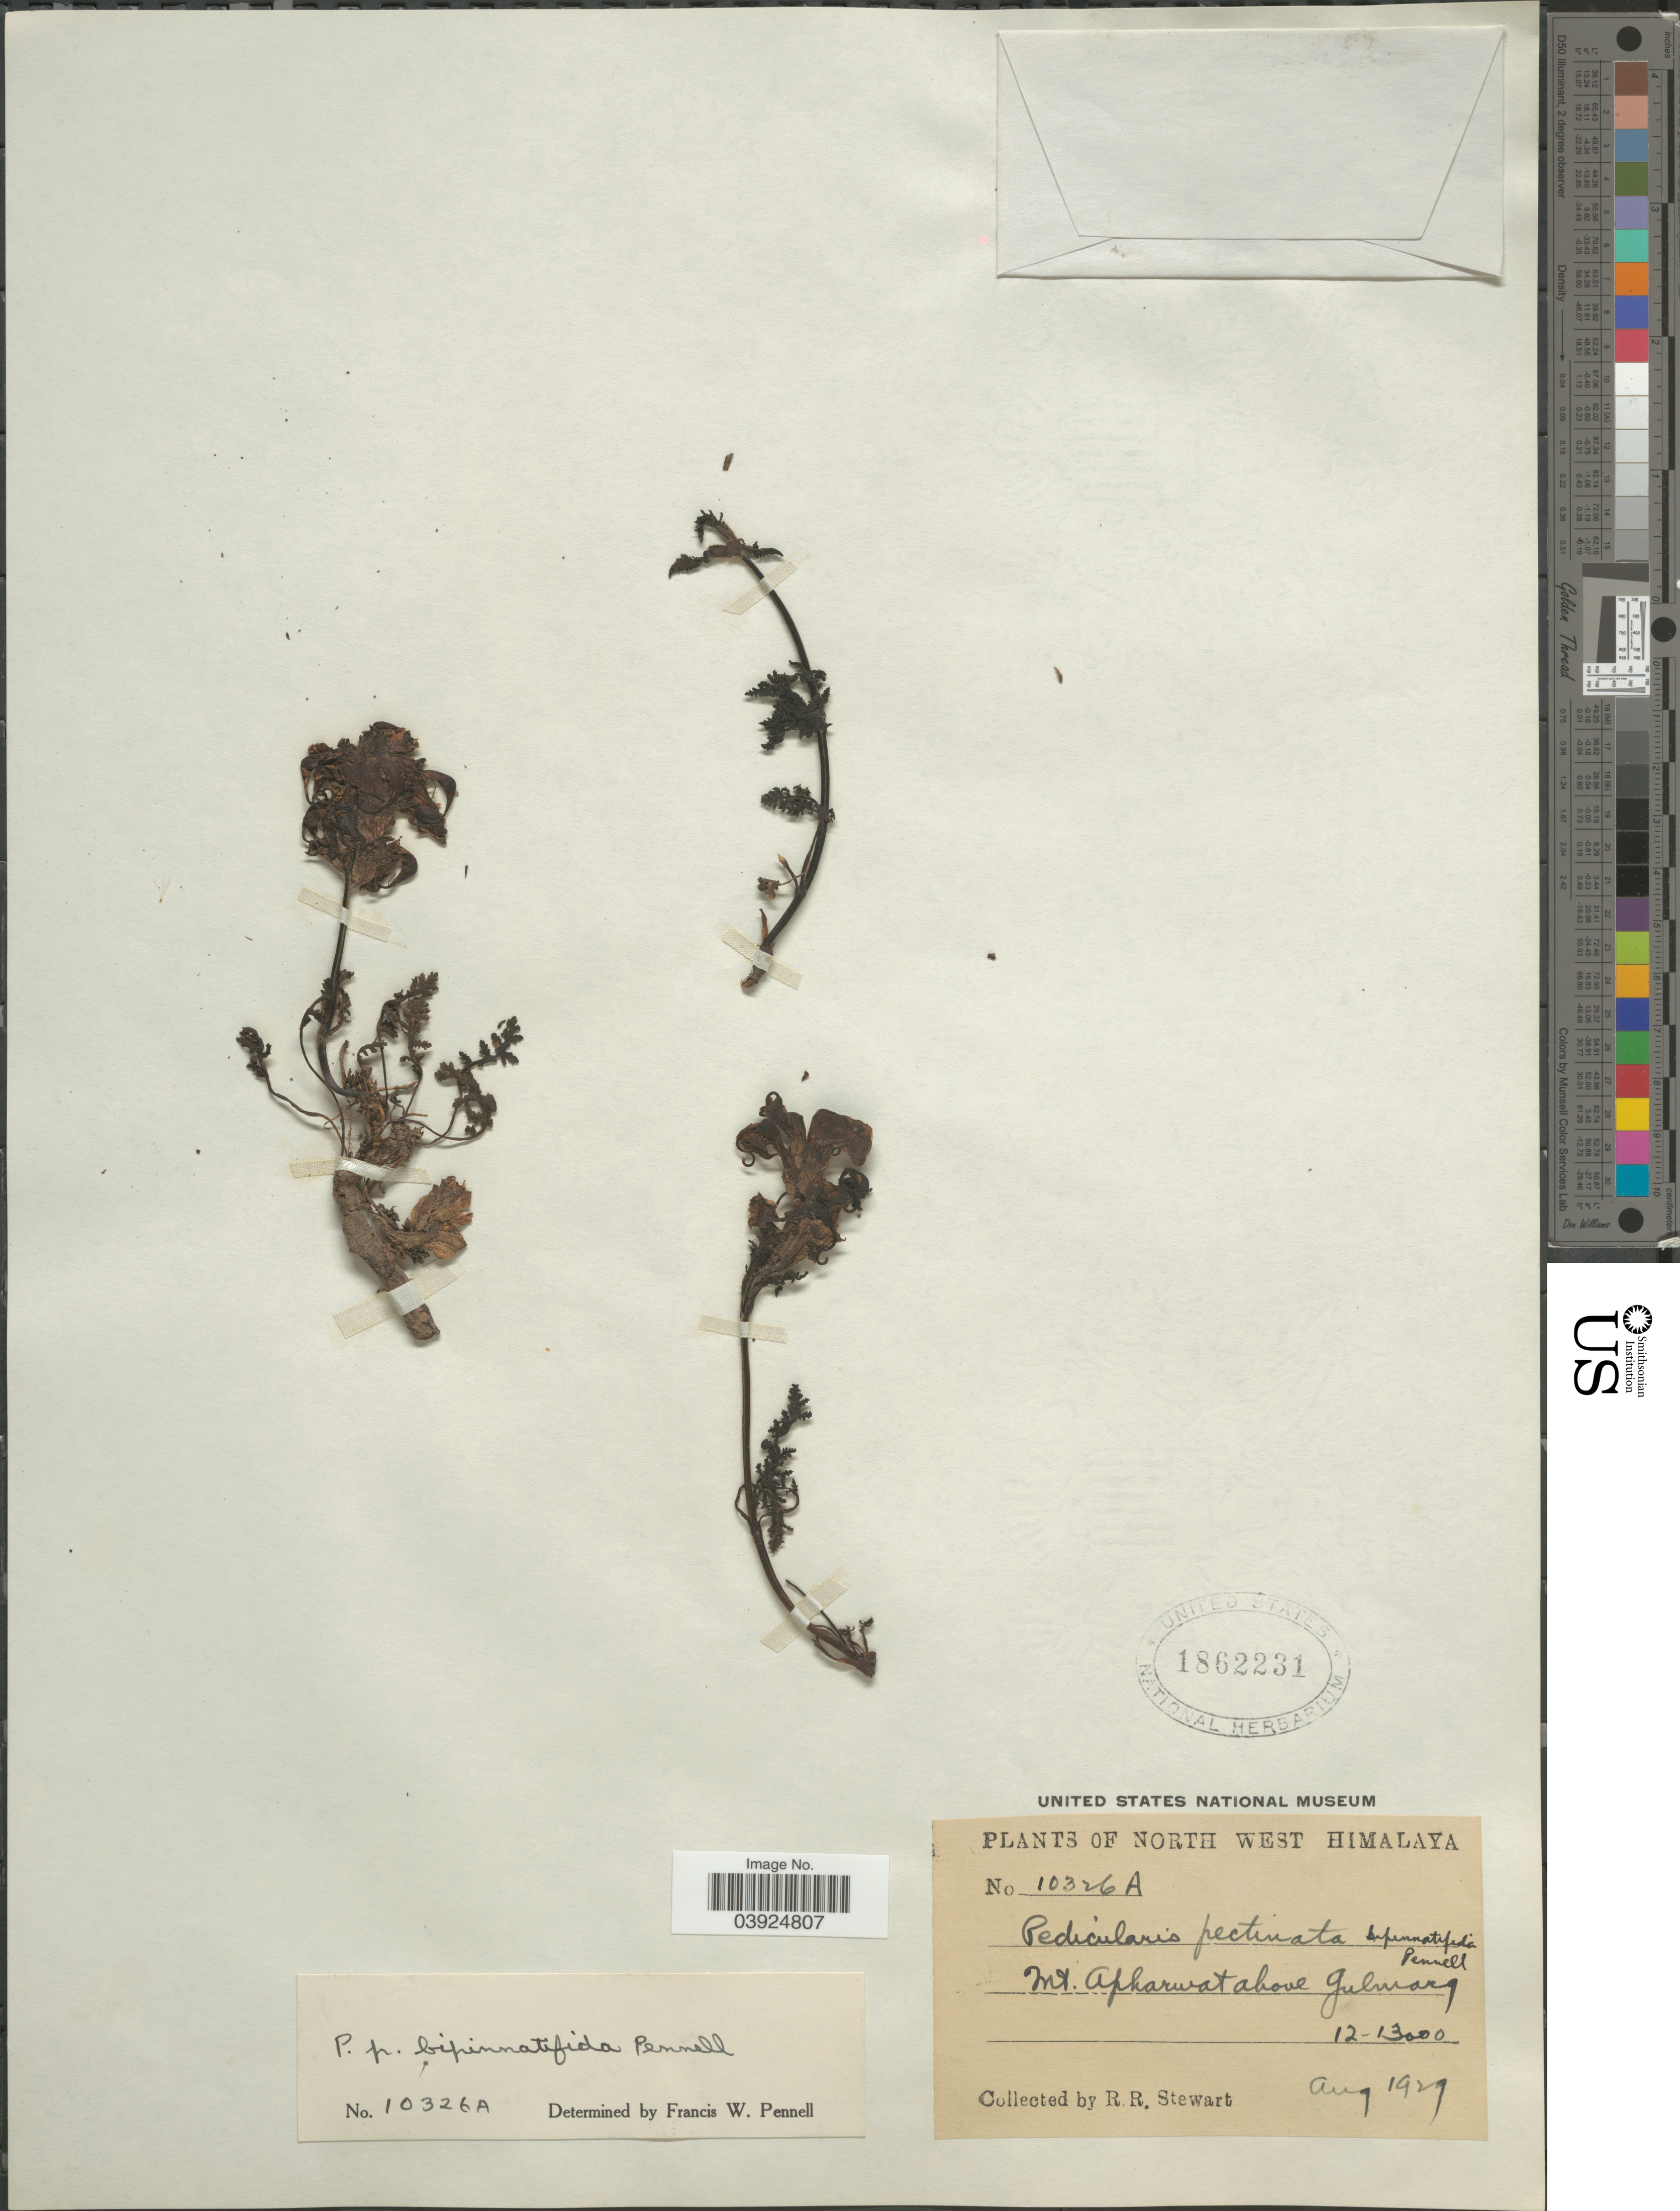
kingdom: Plantae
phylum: Tracheophyta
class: Magnoliopsida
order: Lamiales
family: Orobanchaceae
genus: Pedicularis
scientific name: Pedicularis pectinata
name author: Wall. ex Benth.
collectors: R. Stewart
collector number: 10326 A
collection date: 1929-08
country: India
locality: North West Himalaya. Mt. Apharwat above Gulmarg.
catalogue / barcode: US 1862231